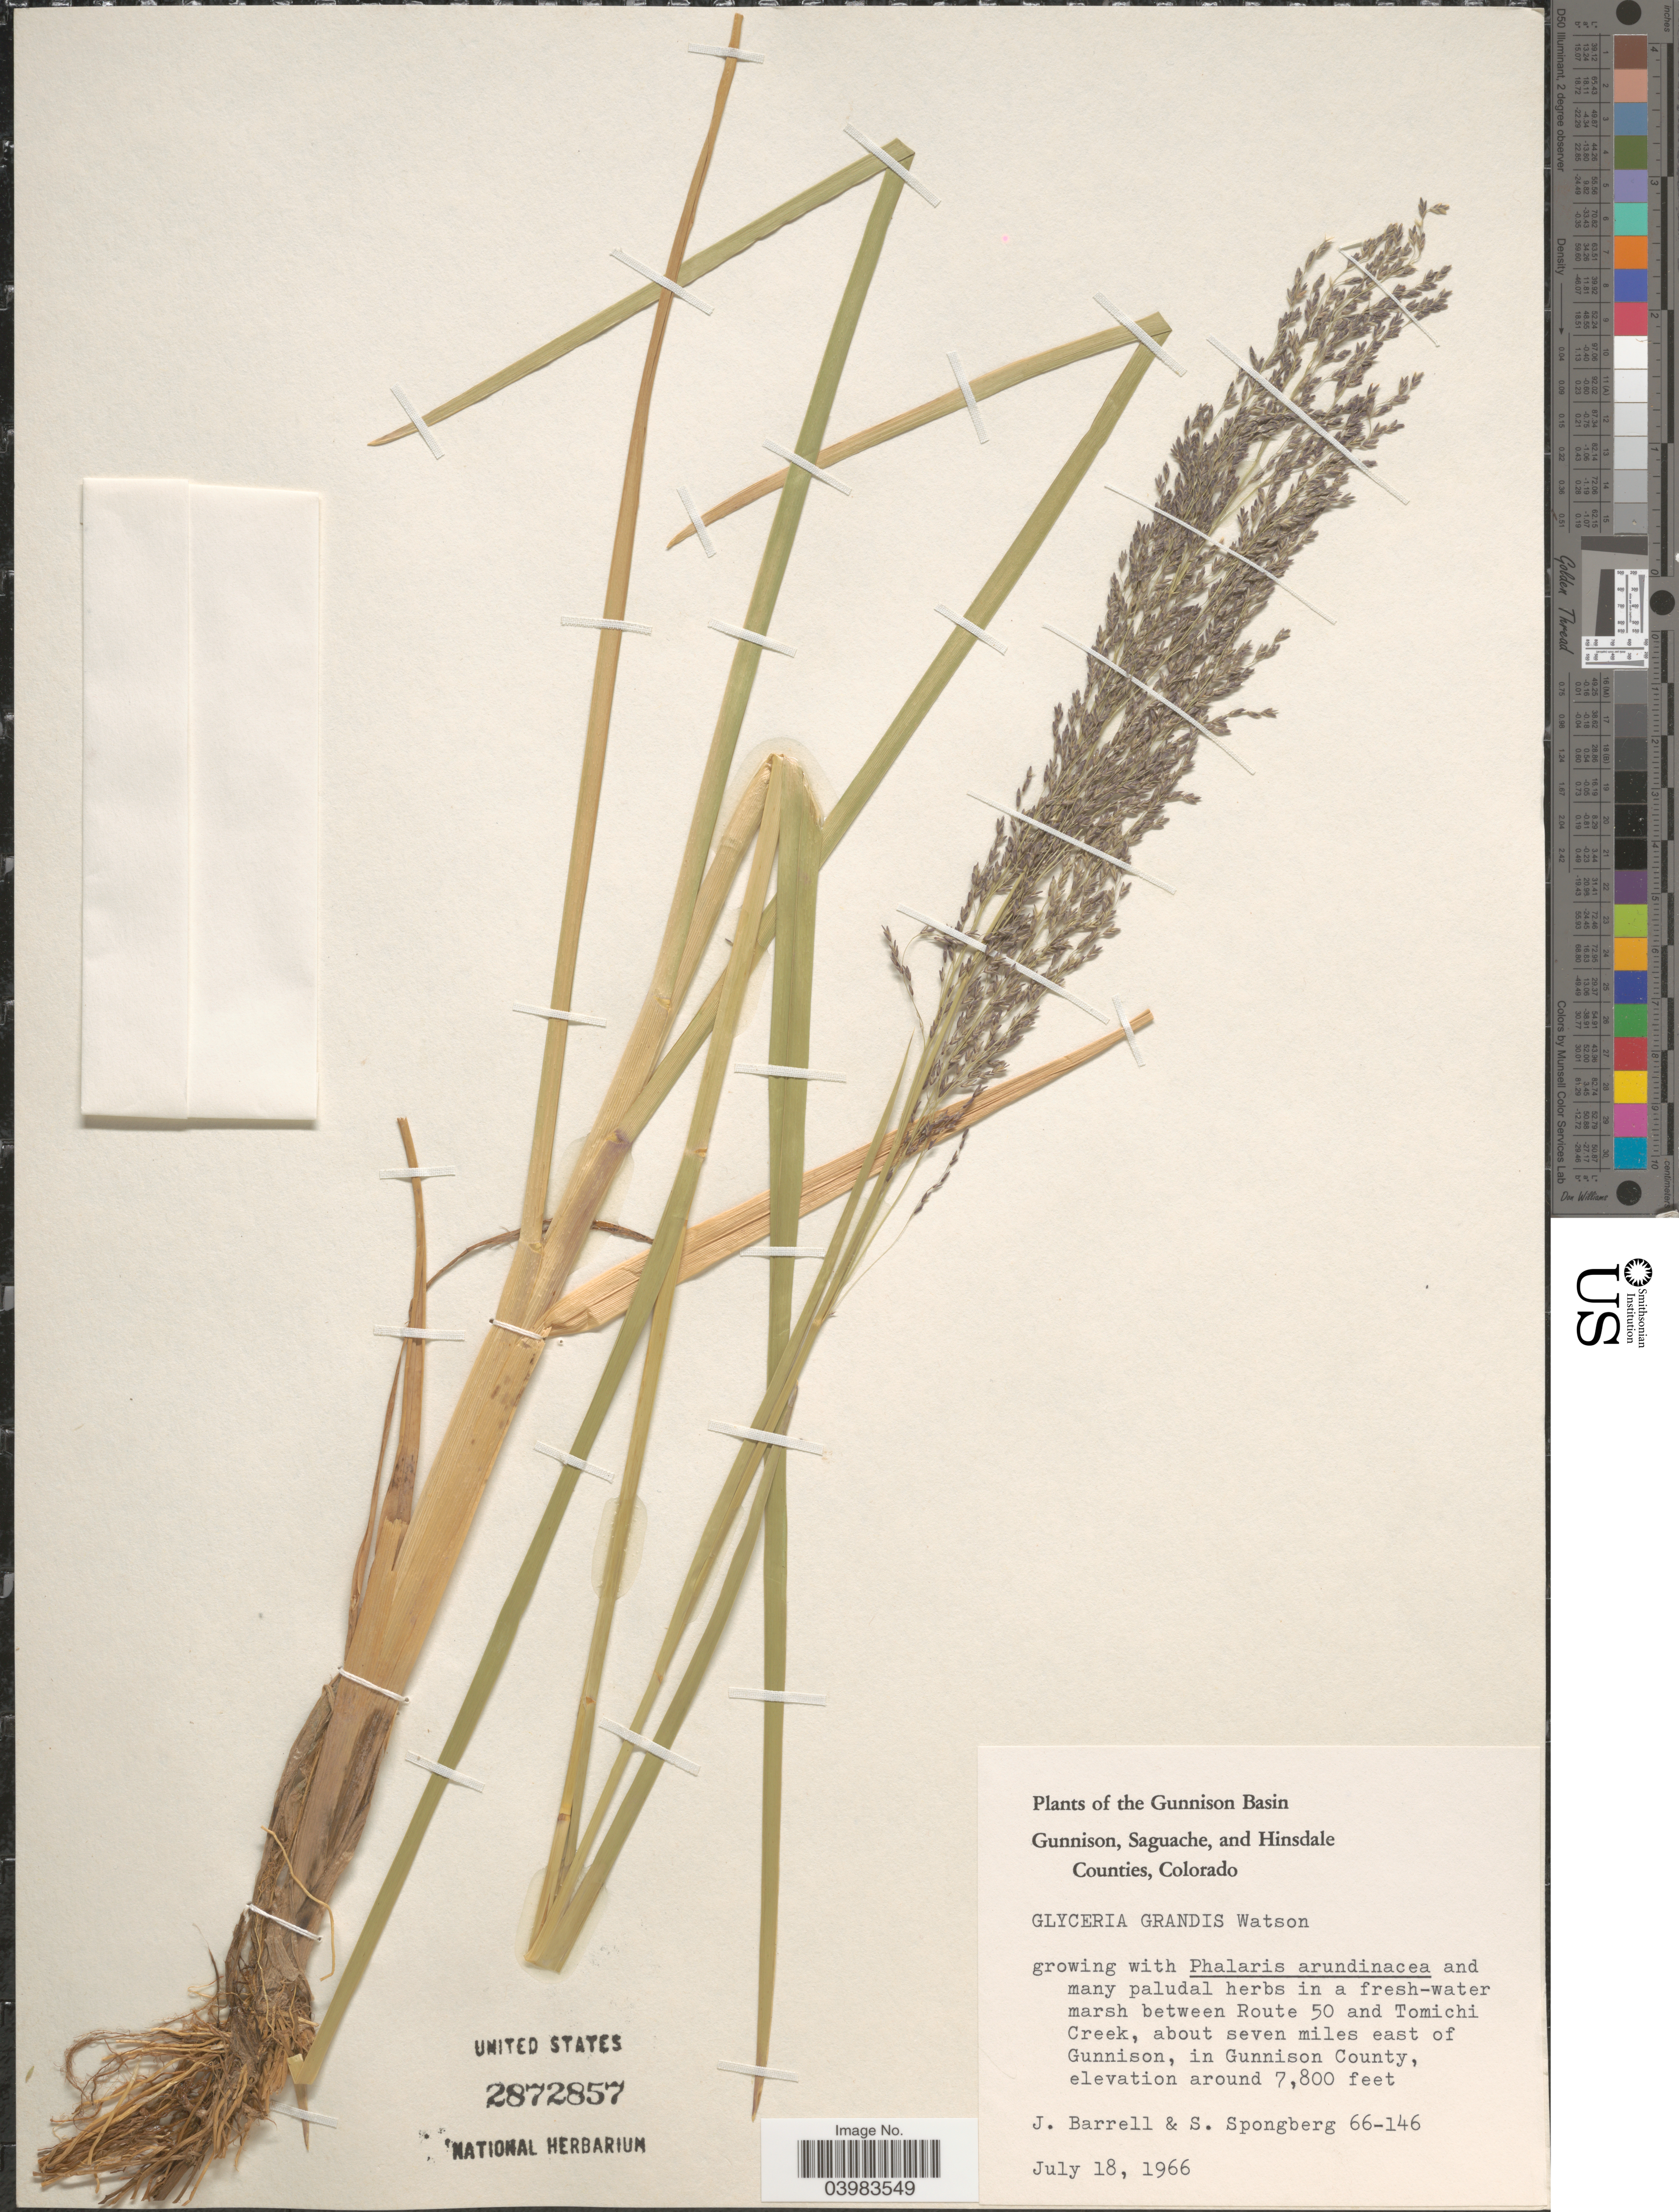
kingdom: Plantae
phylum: Tracheophyta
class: Liliopsida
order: Poales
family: Poaceae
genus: Glyceria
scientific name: Glyceria grandis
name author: S. Watson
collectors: J. Barrell & S. A.Spongberg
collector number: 66-146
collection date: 1966-07-18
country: United States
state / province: Colorado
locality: Gunnison Basin. Between Route 50 and Tomichi Creek, about seven miles east of Gunnison, in Gunnison County.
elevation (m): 2377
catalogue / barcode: US 2872857